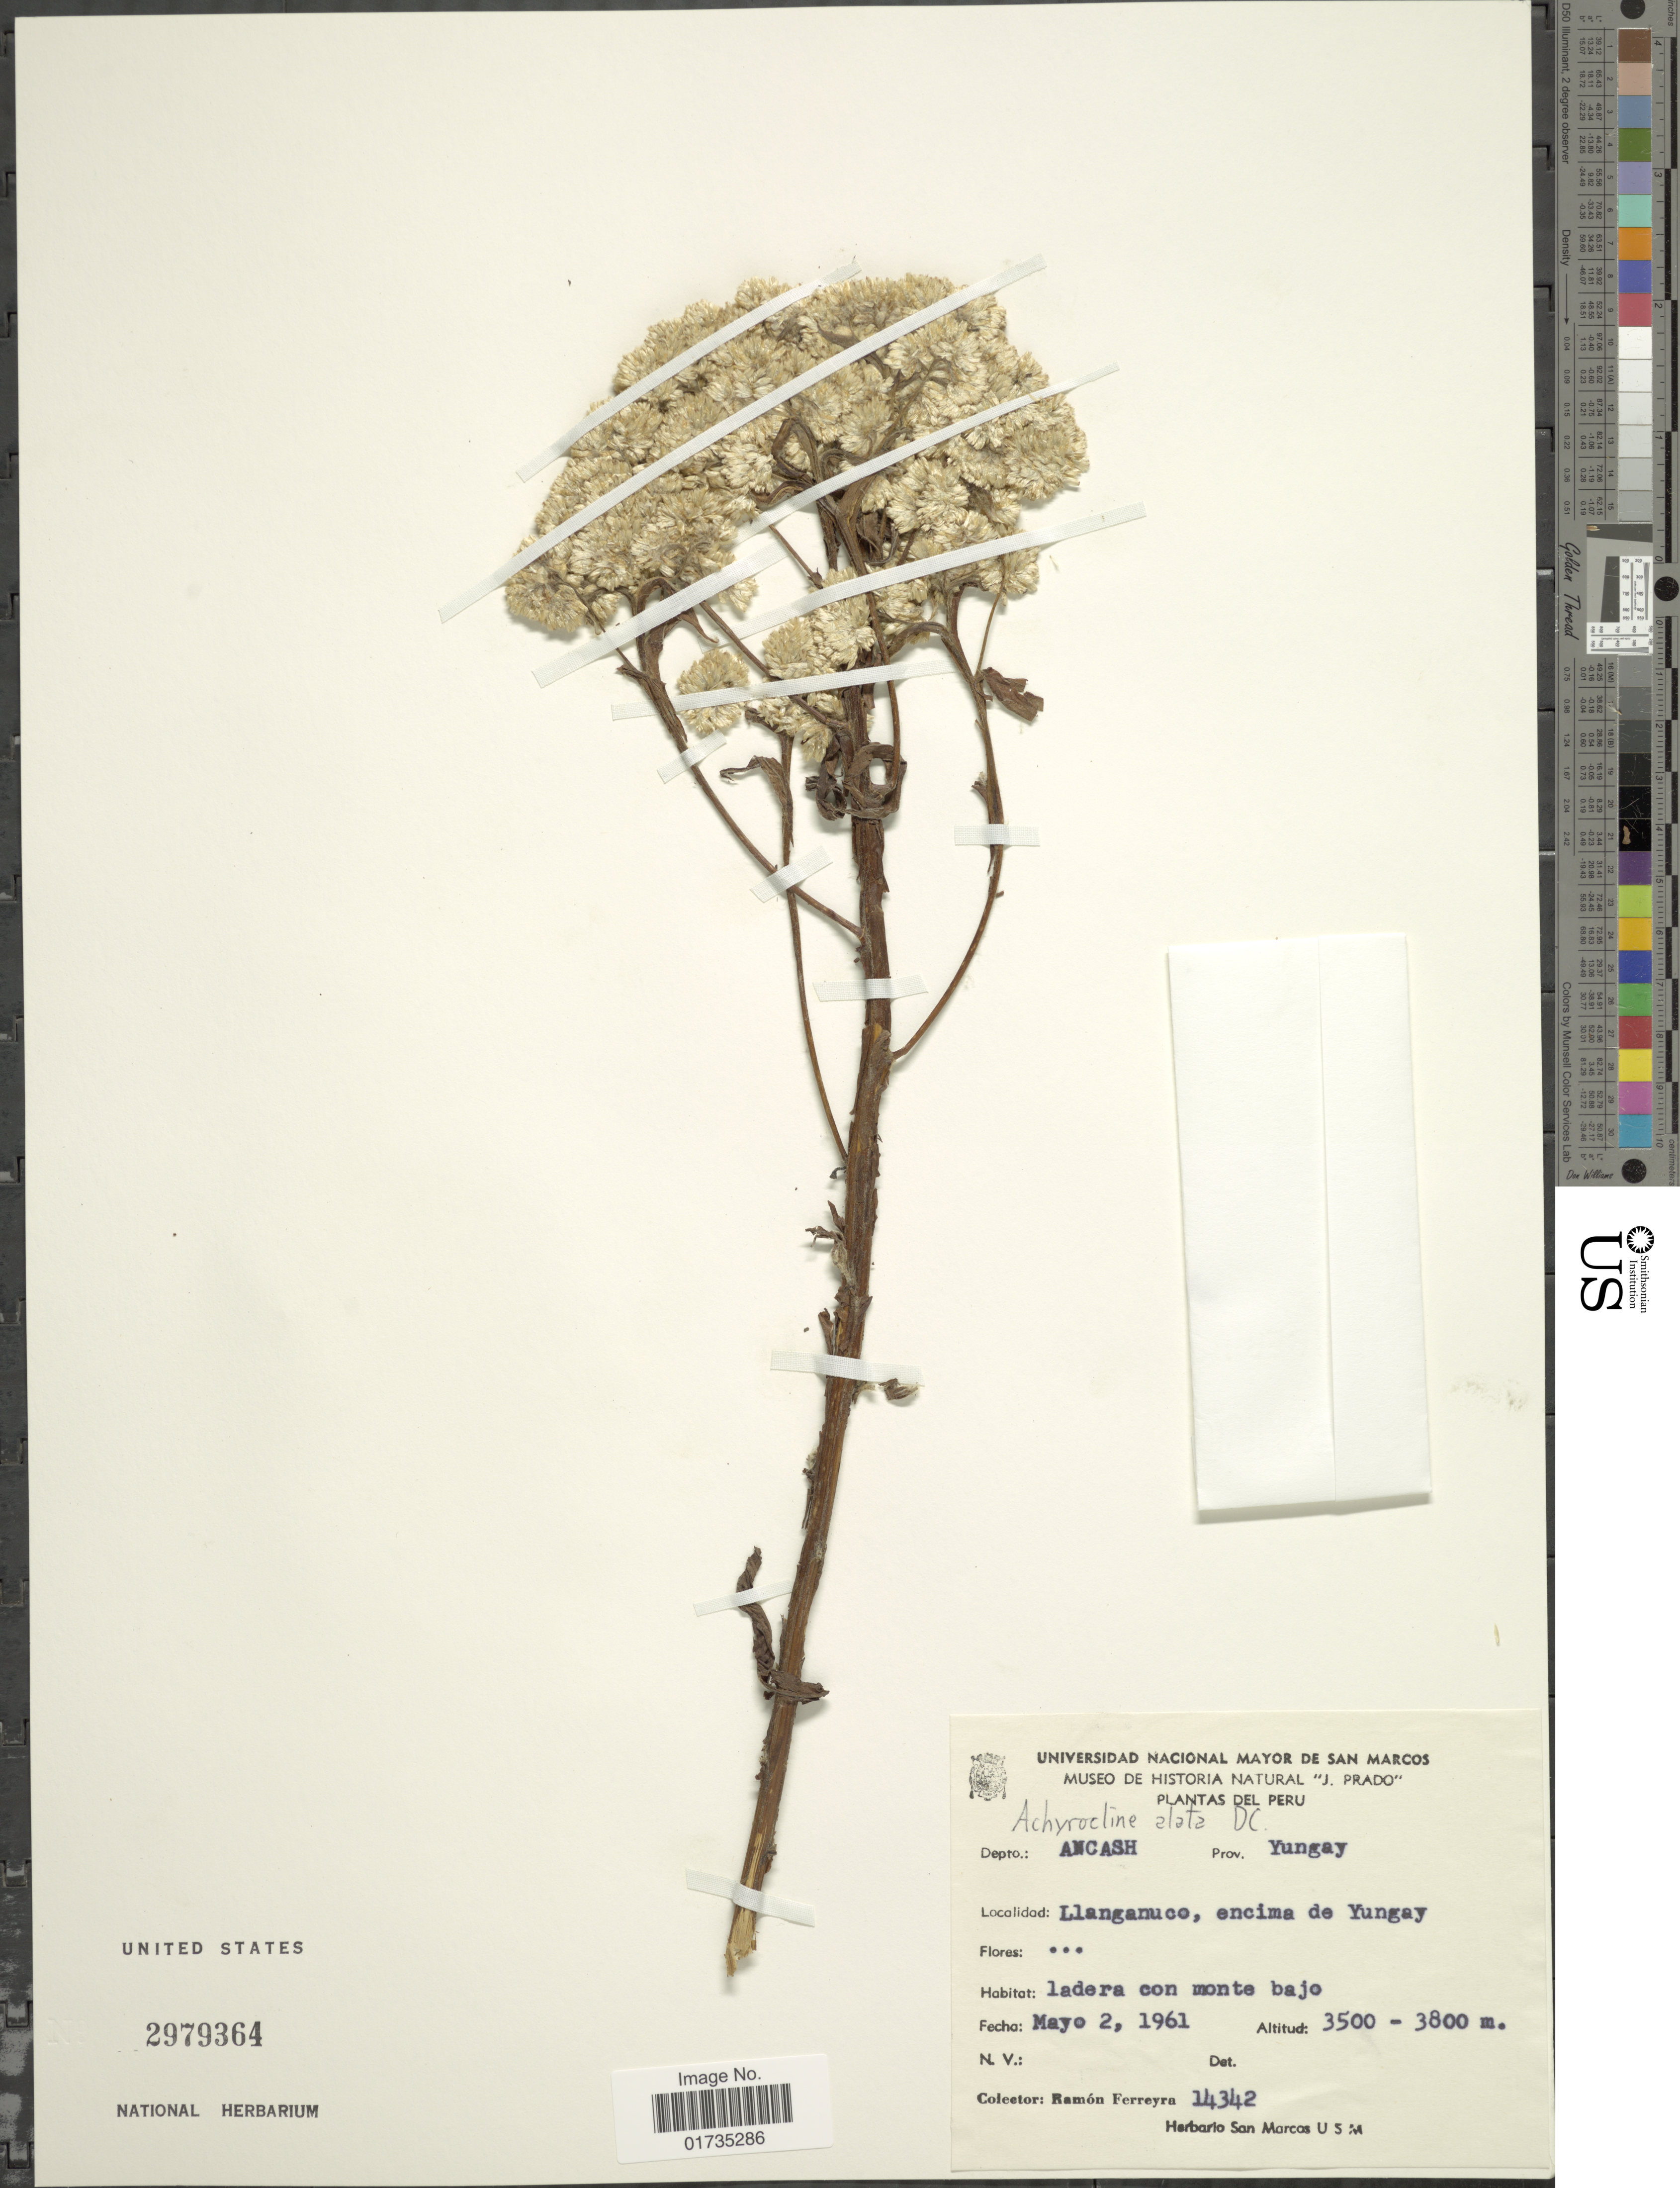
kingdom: Plantae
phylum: Tracheophyta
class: Magnoliopsida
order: Asterales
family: Asteraceae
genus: Achyrocline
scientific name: Achyrocline alata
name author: (Kunth) DC.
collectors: R. A. Ferreyra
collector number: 14342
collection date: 1961-05-02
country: Peru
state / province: Ancash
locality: Depto. Ancash. Prov. yungay. Llanganuco, encima de Yungay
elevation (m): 3500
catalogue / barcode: US 2979364